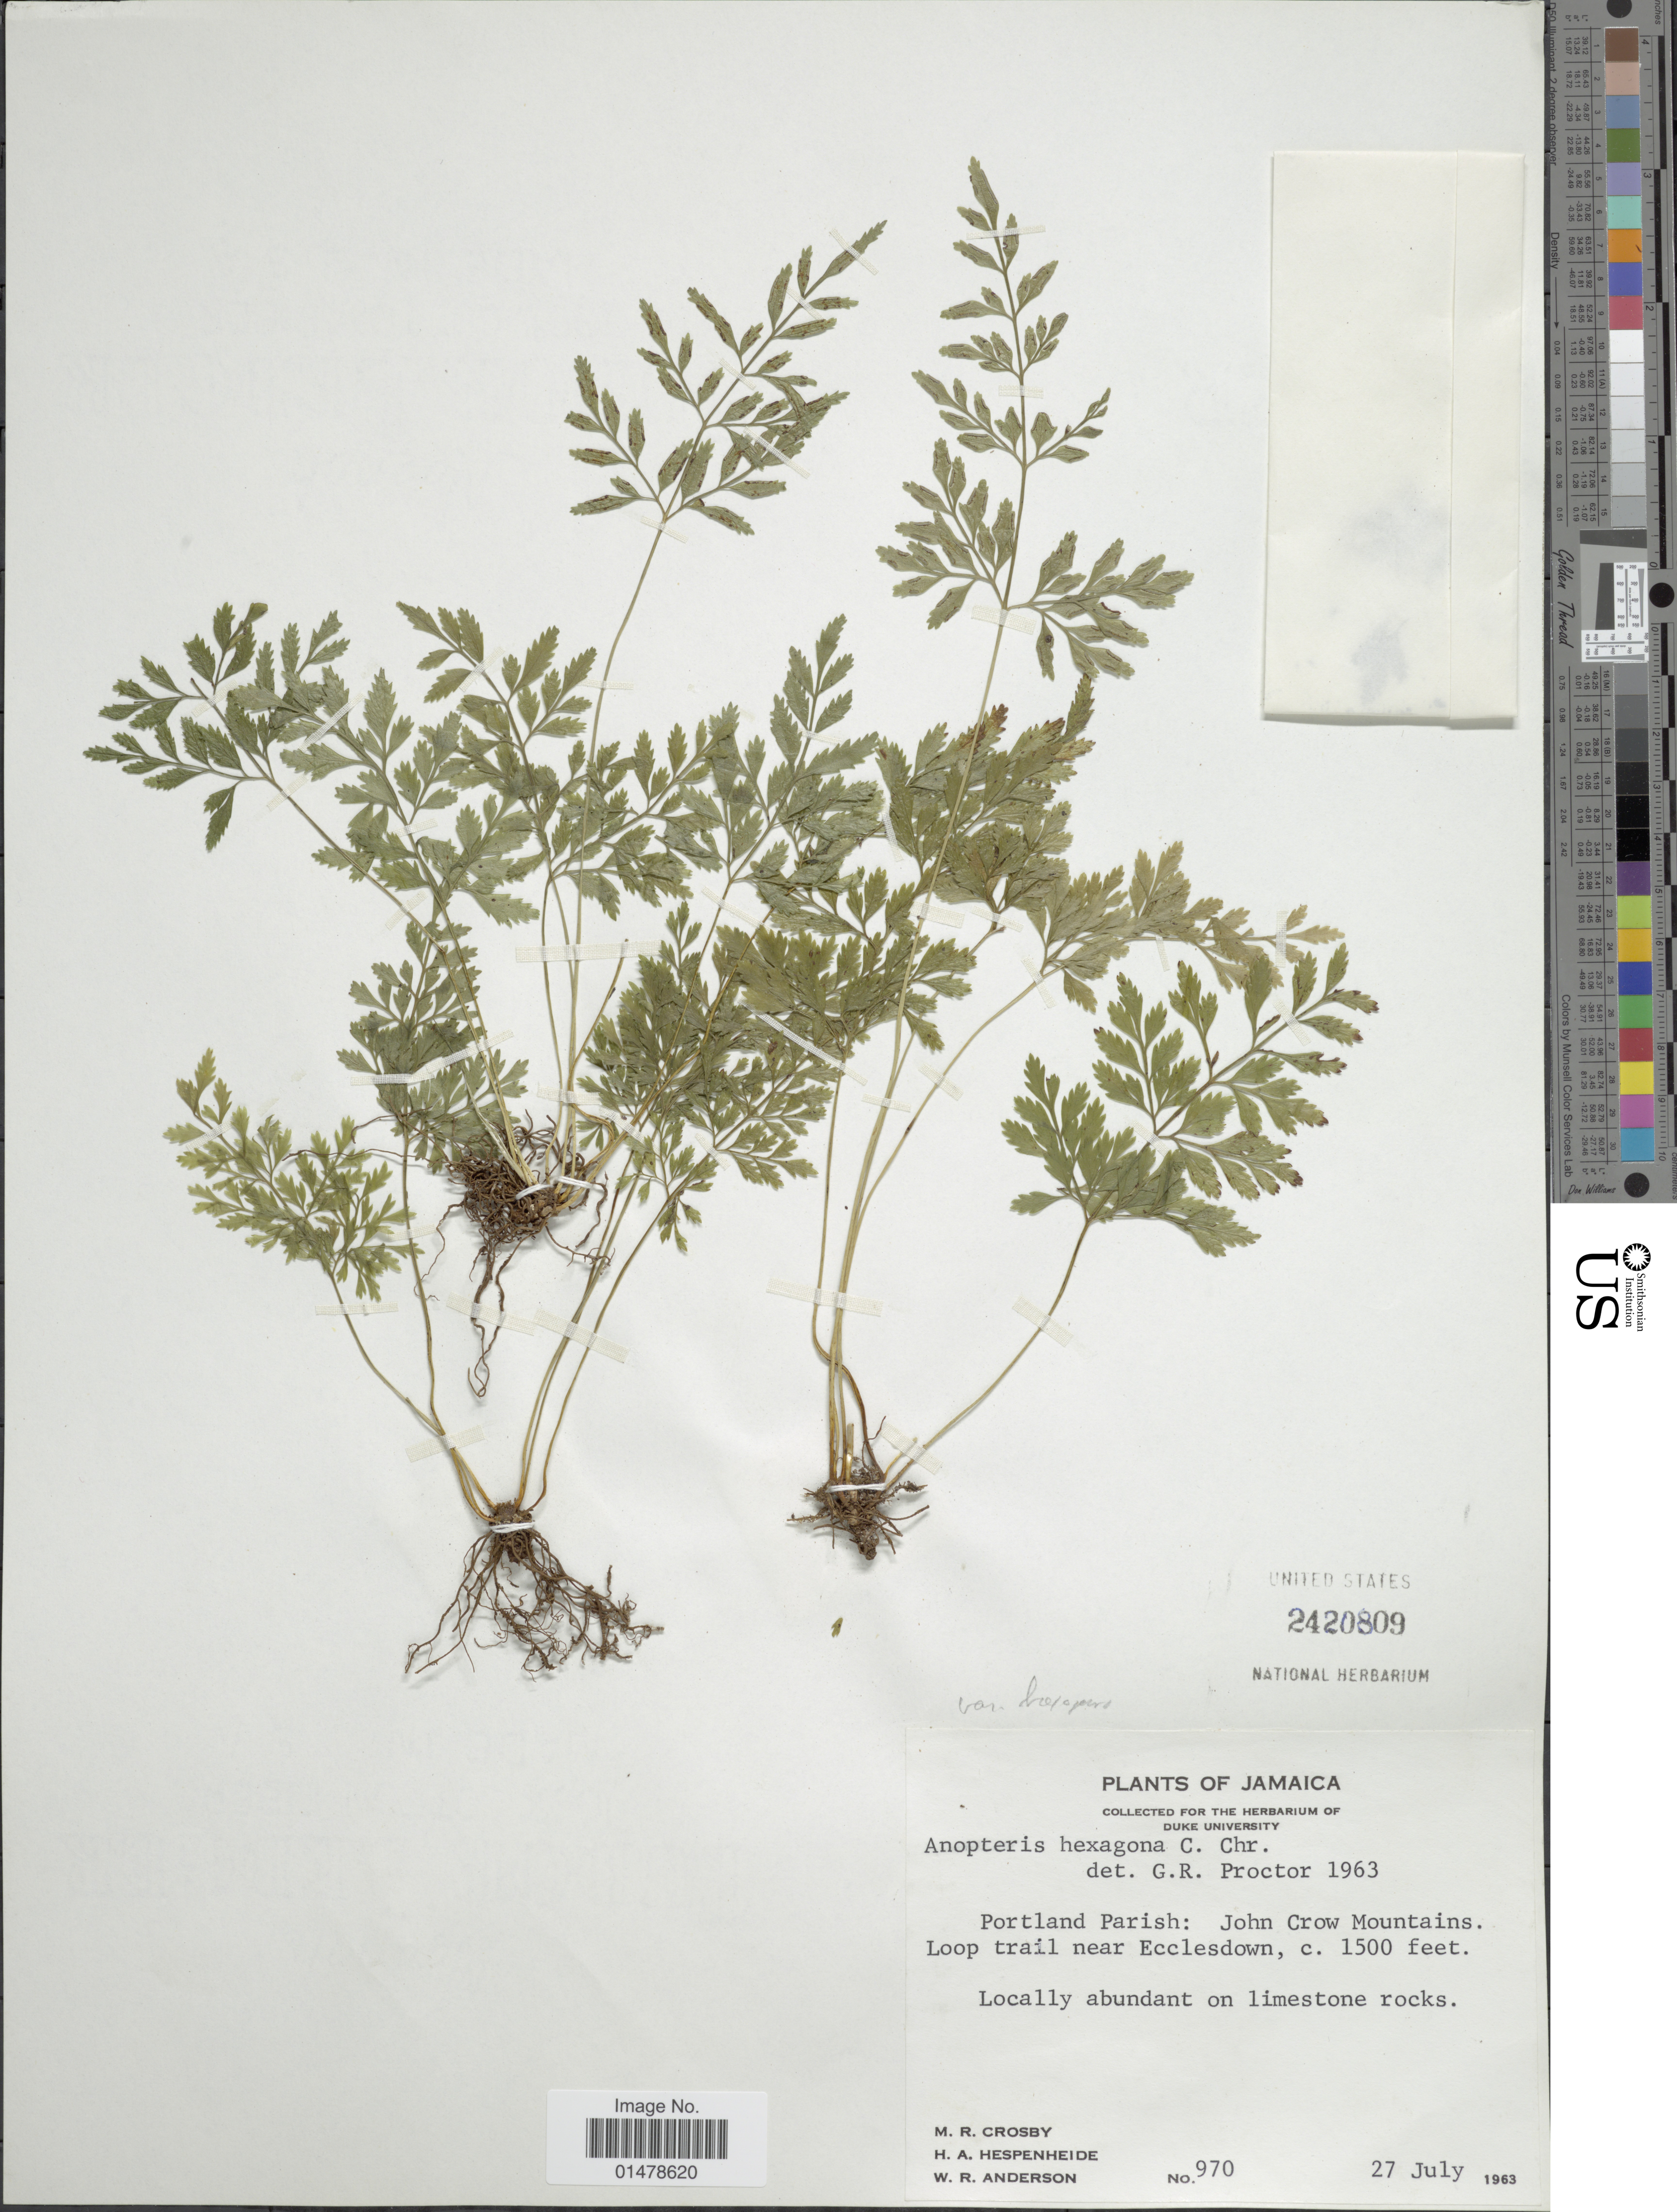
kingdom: Plantae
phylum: Tracheophyta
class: Polypodiopsida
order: Polypodiales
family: Pteridaceae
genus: Pteris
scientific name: Pteris hexagona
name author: (L.) Proctor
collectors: M. R. Crosby, H. Hespendheide & W. Anderson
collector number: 970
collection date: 1963-07-27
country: Jamaica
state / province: Portland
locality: Portland Parish: John Crow Mountains. loop trail near Ecclesdown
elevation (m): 457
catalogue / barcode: US 2420809